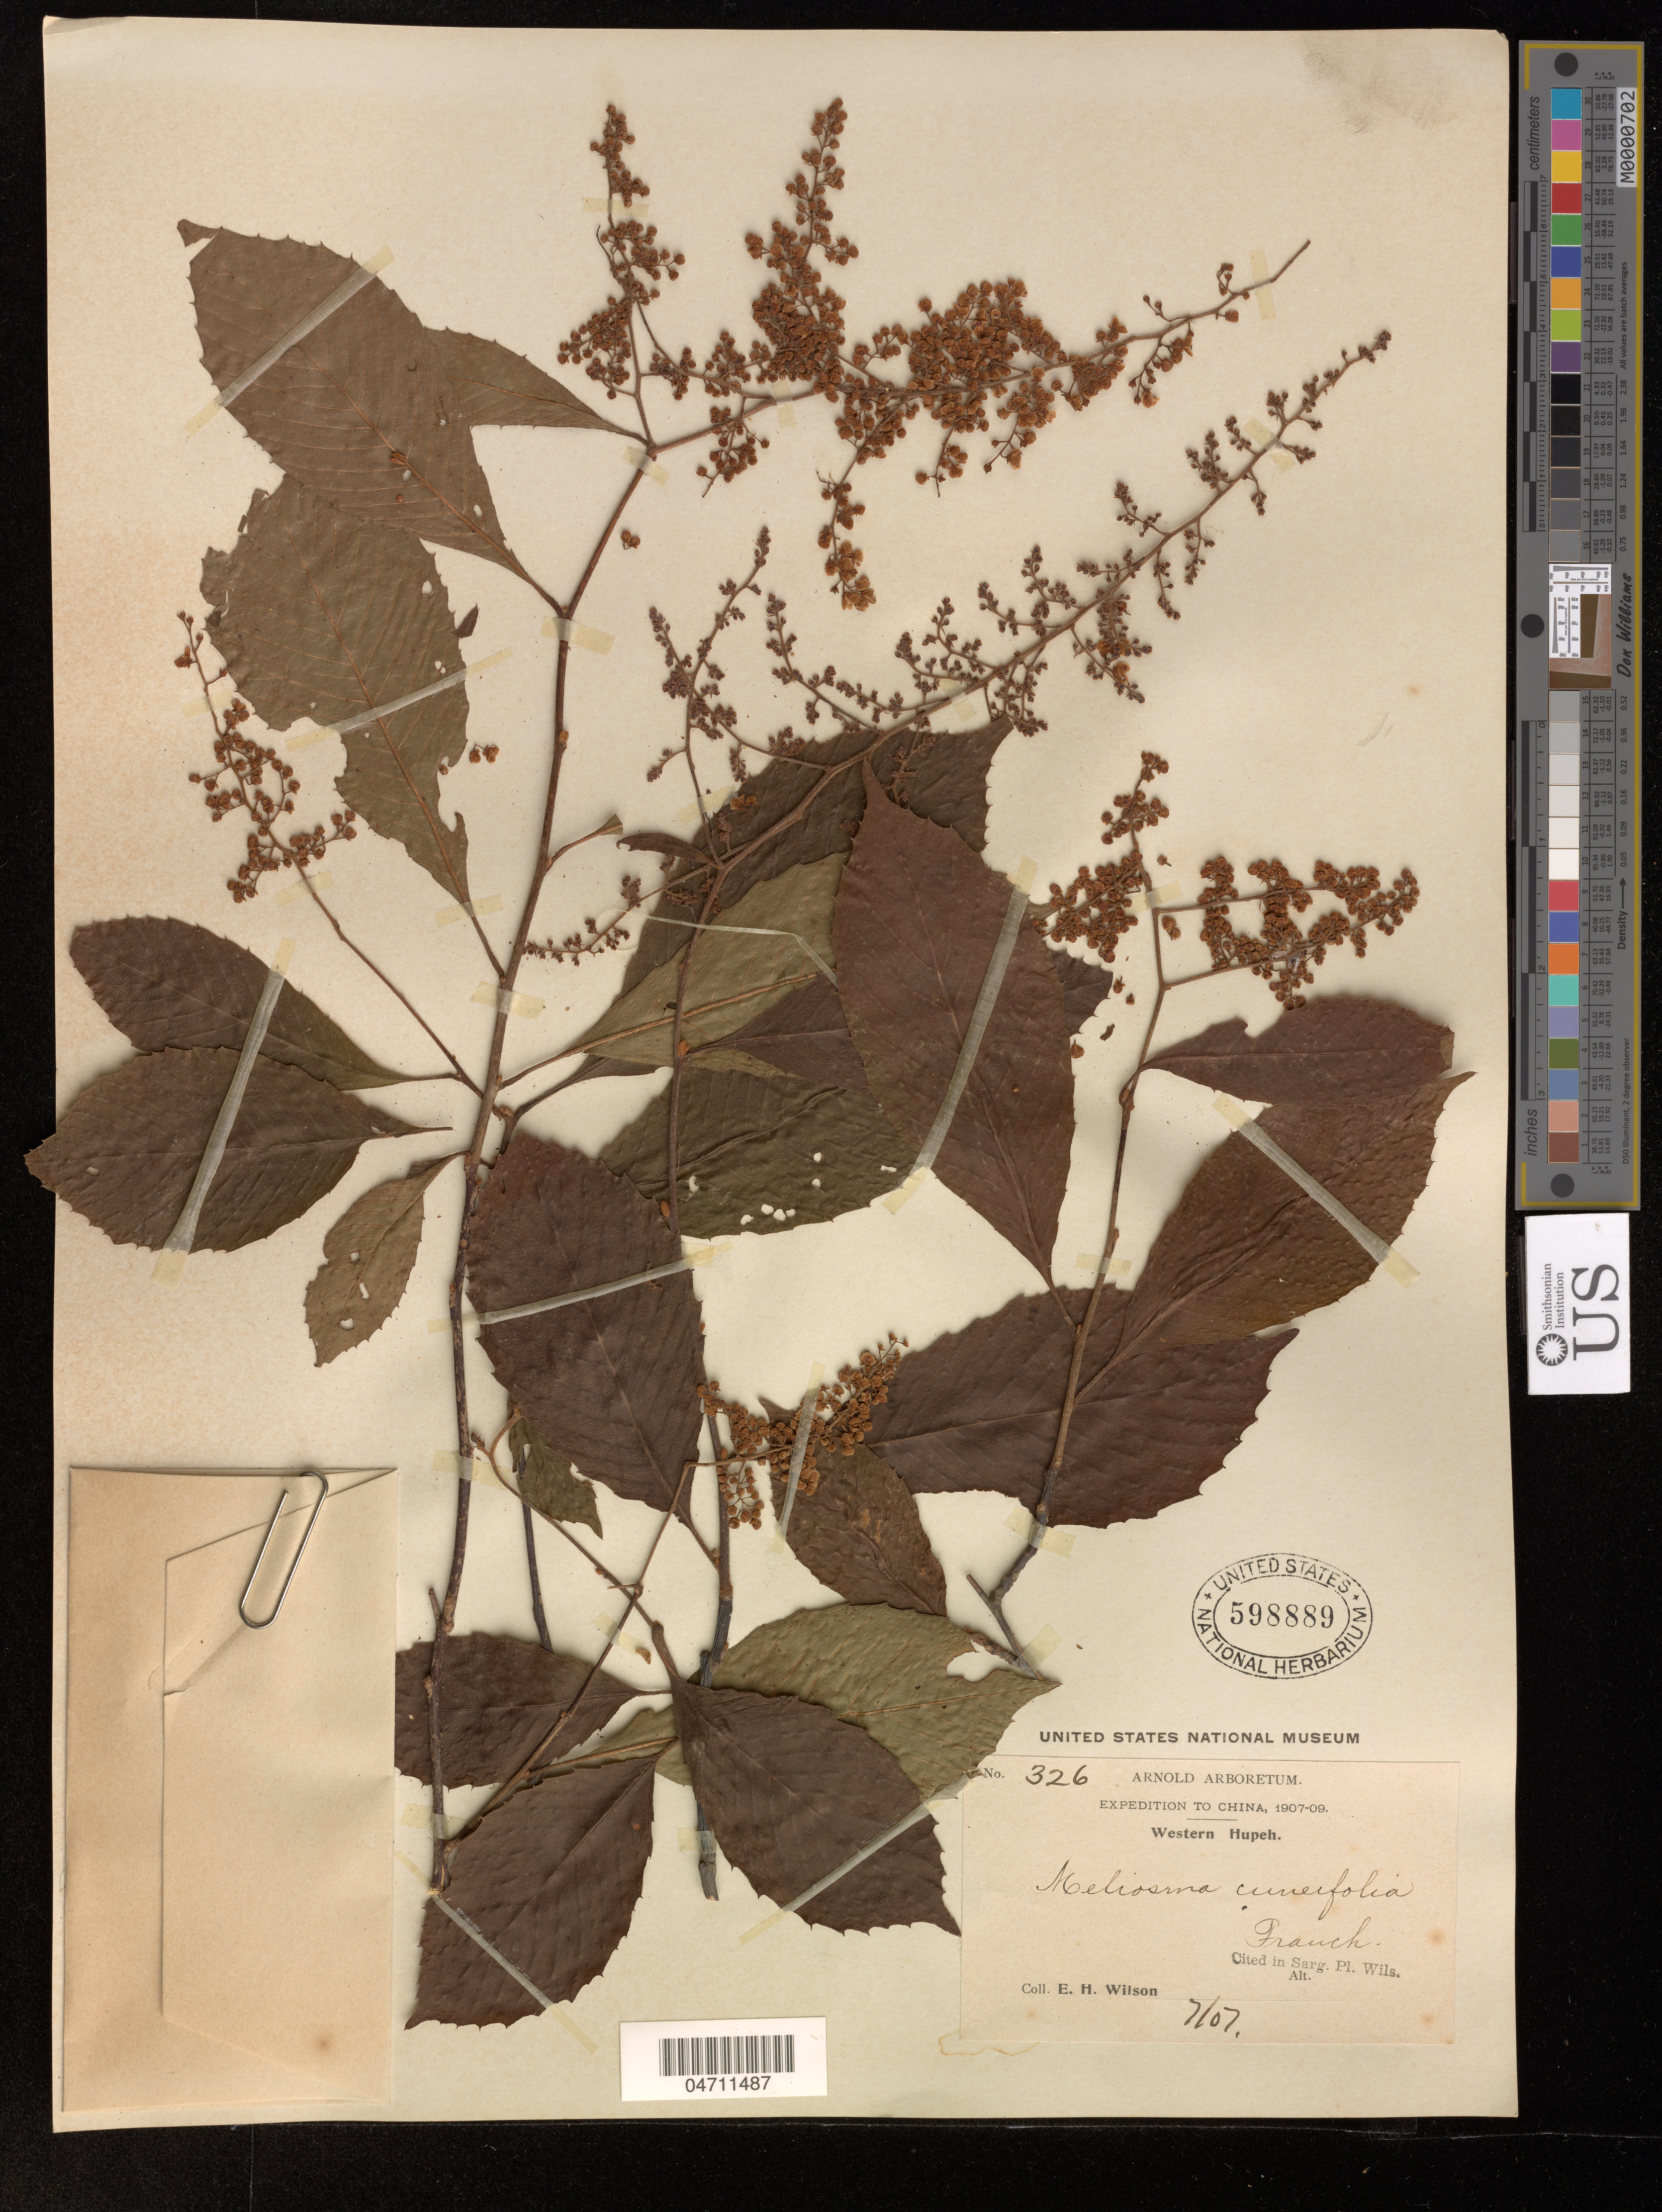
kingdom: Plantae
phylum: Tracheophyta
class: Magnoliopsida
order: Proteales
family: Sabiaceae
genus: Meliosma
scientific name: Meliosma cuneifolia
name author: Franch.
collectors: E. Wilson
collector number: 7107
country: China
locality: Western Hupeh.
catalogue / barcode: US 598889